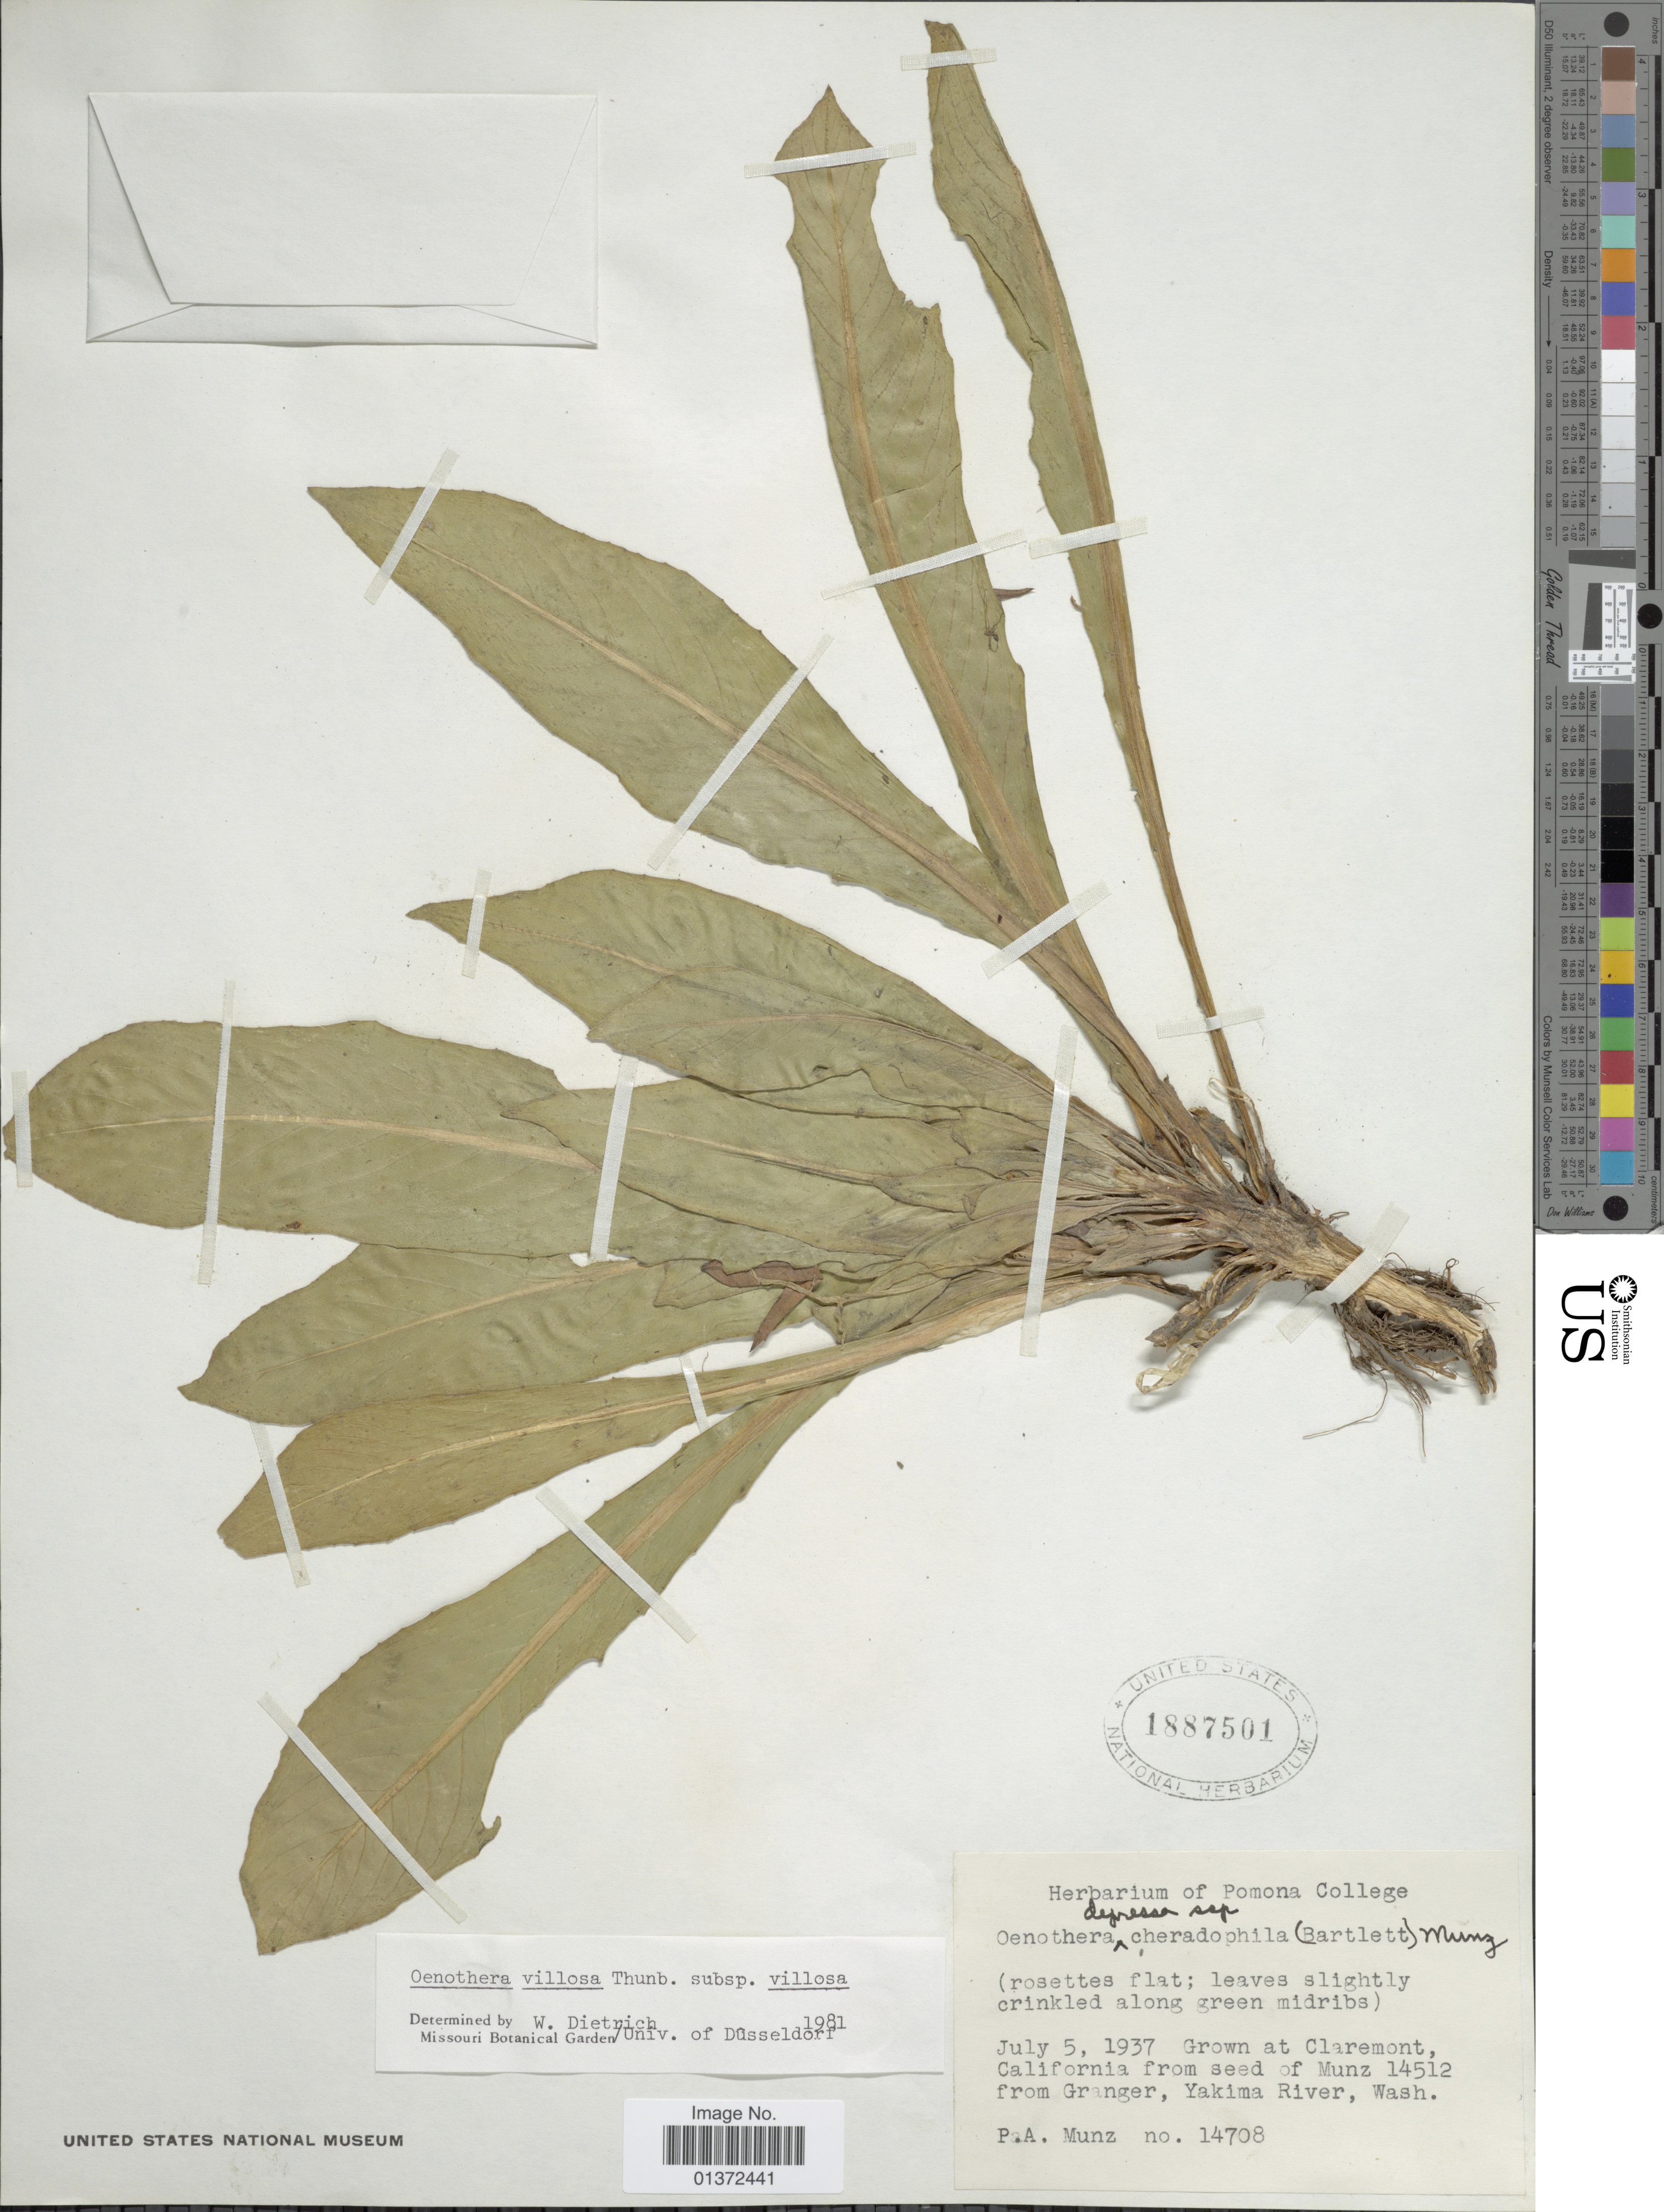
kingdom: Plantae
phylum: Tracheophyta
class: Magnoliopsida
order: Myrtales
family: Onagraceae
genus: Oenothera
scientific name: Oenothera villosa subsp. villosa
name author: Thunb.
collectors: P. A. Munz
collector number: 14708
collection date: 1937-07-05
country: United States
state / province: California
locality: Claremont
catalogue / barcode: US 1887501